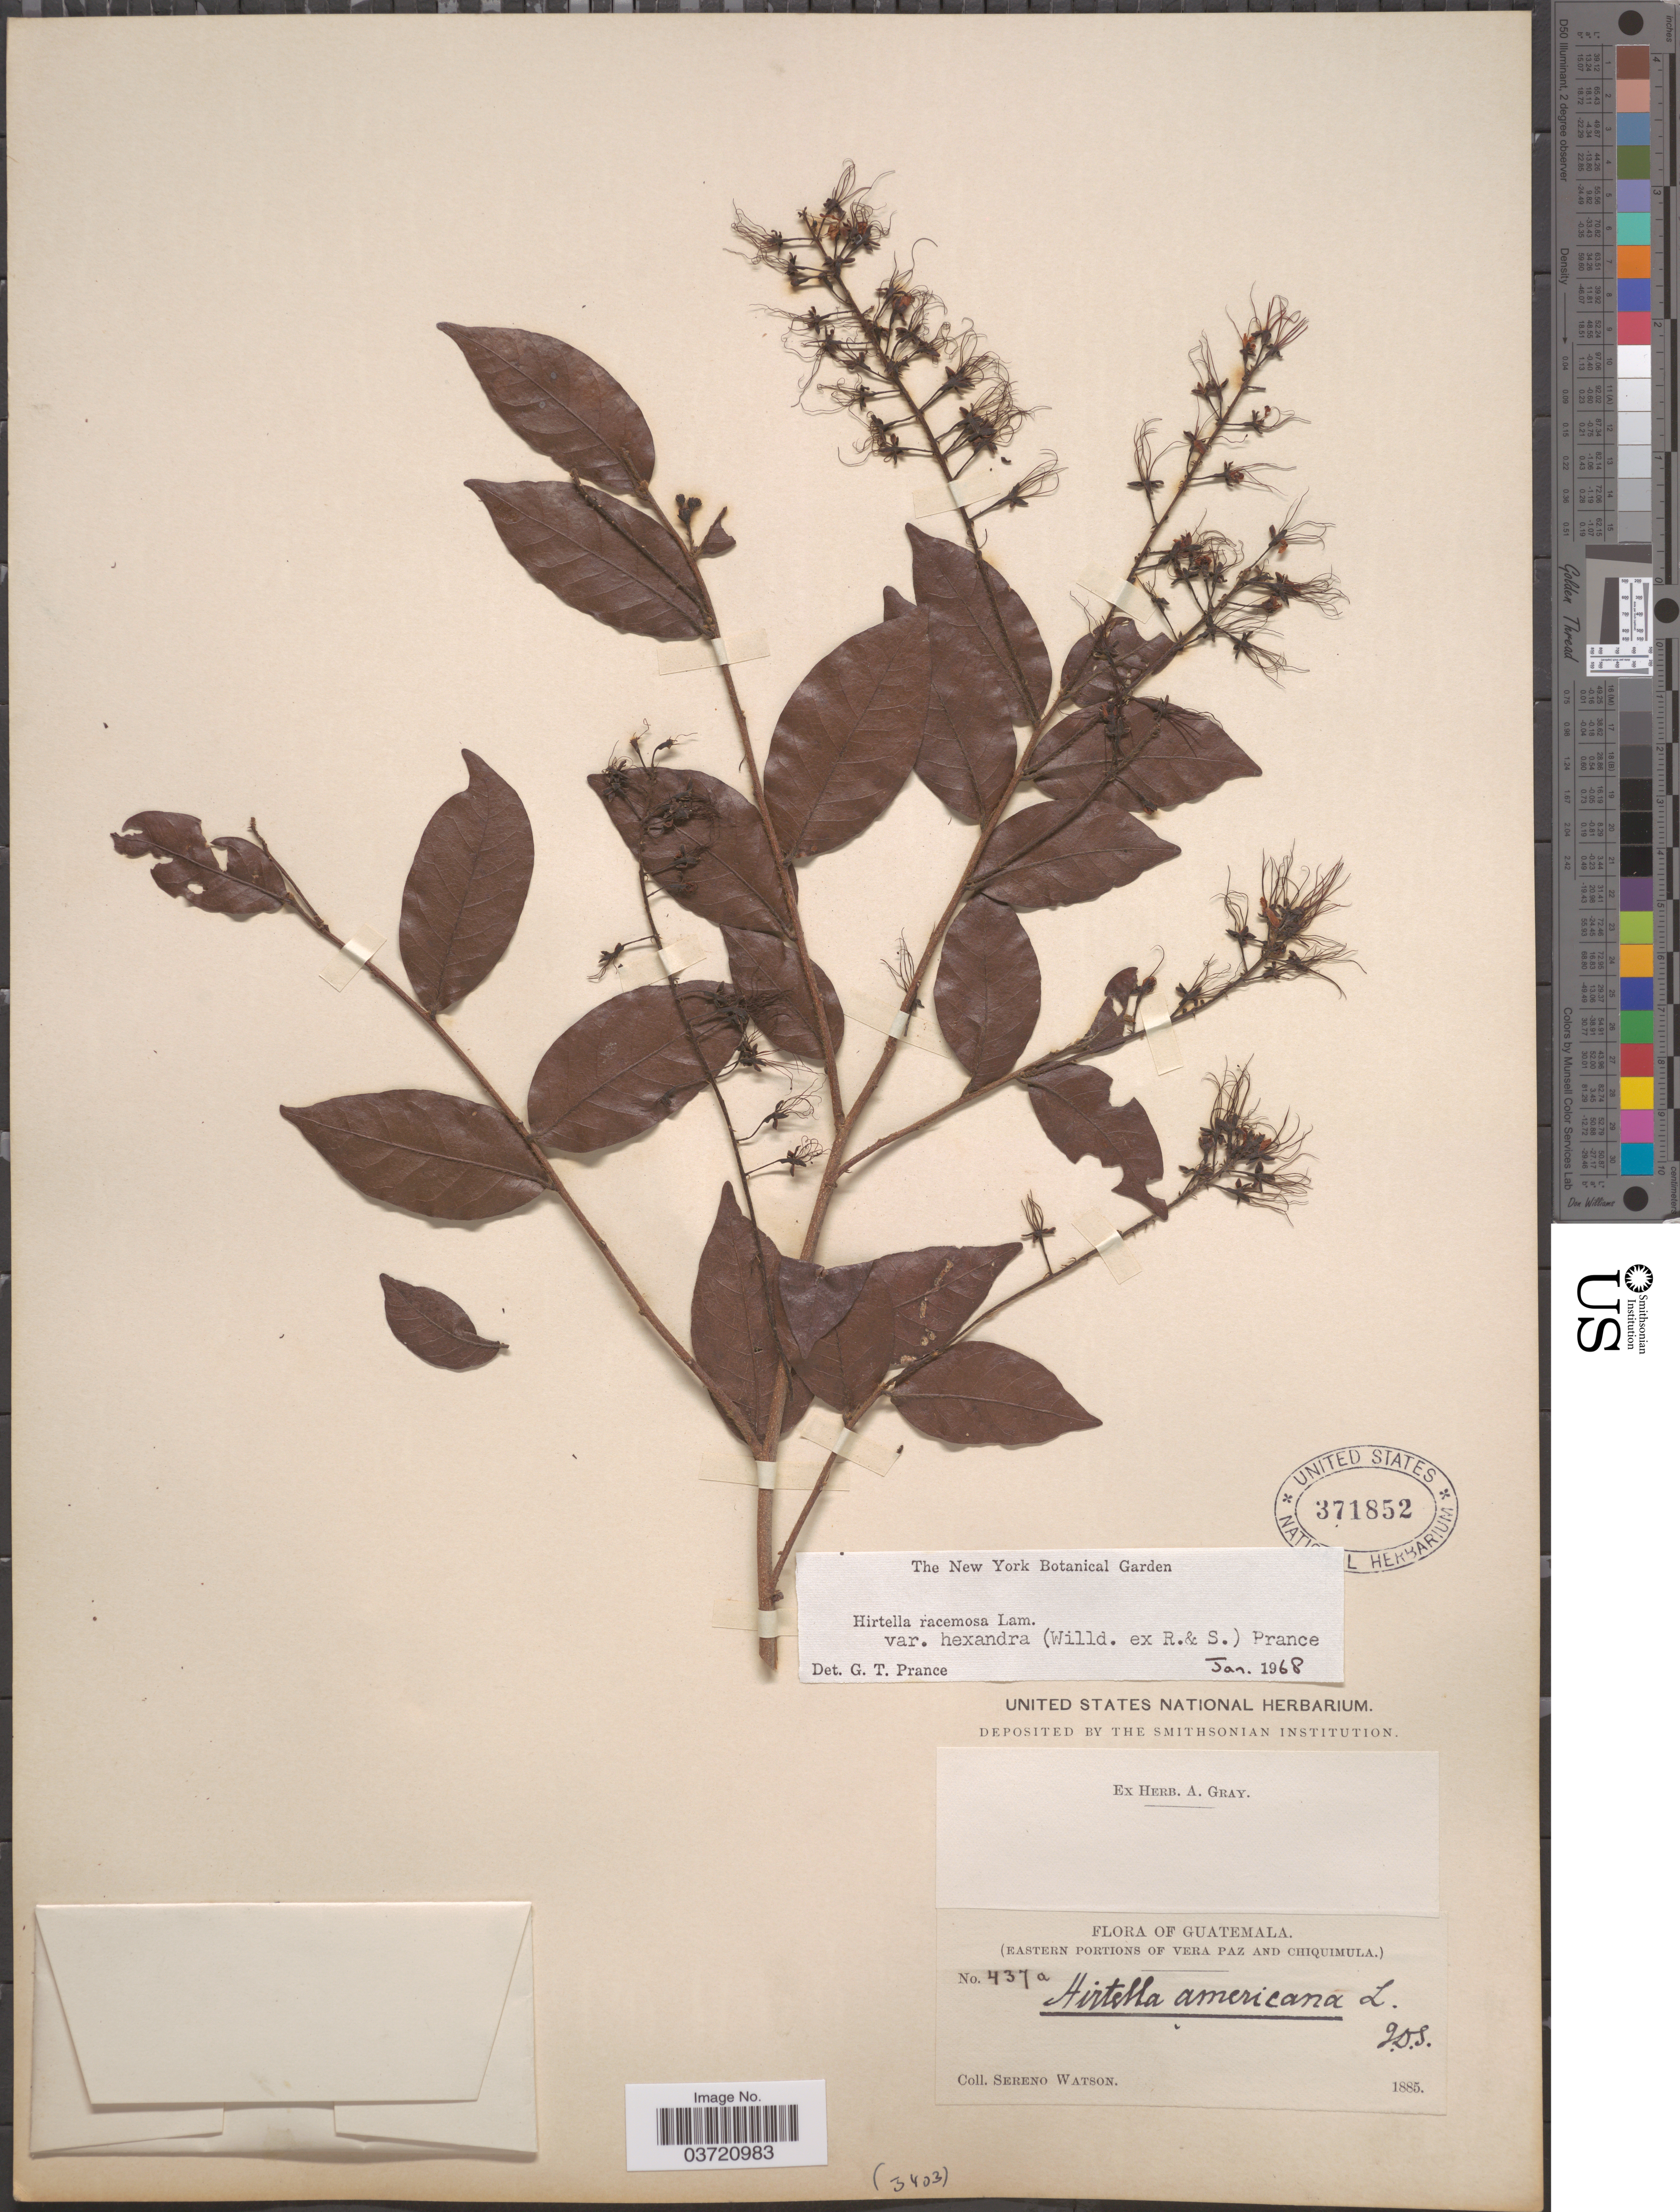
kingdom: Plantae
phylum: Tracheophyta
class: Magnoliopsida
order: Malpighiales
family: Chrysobalanaceae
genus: Hirtella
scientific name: Hirtella racemosa var. hexandra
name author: (Willd. ex Roem. & Schult.) Prance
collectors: S. Watson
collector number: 437a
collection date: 1885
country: Guatemala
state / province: Chiquimula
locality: Eastern portions of Vera Paz and Chiquimula.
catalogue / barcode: US 371852